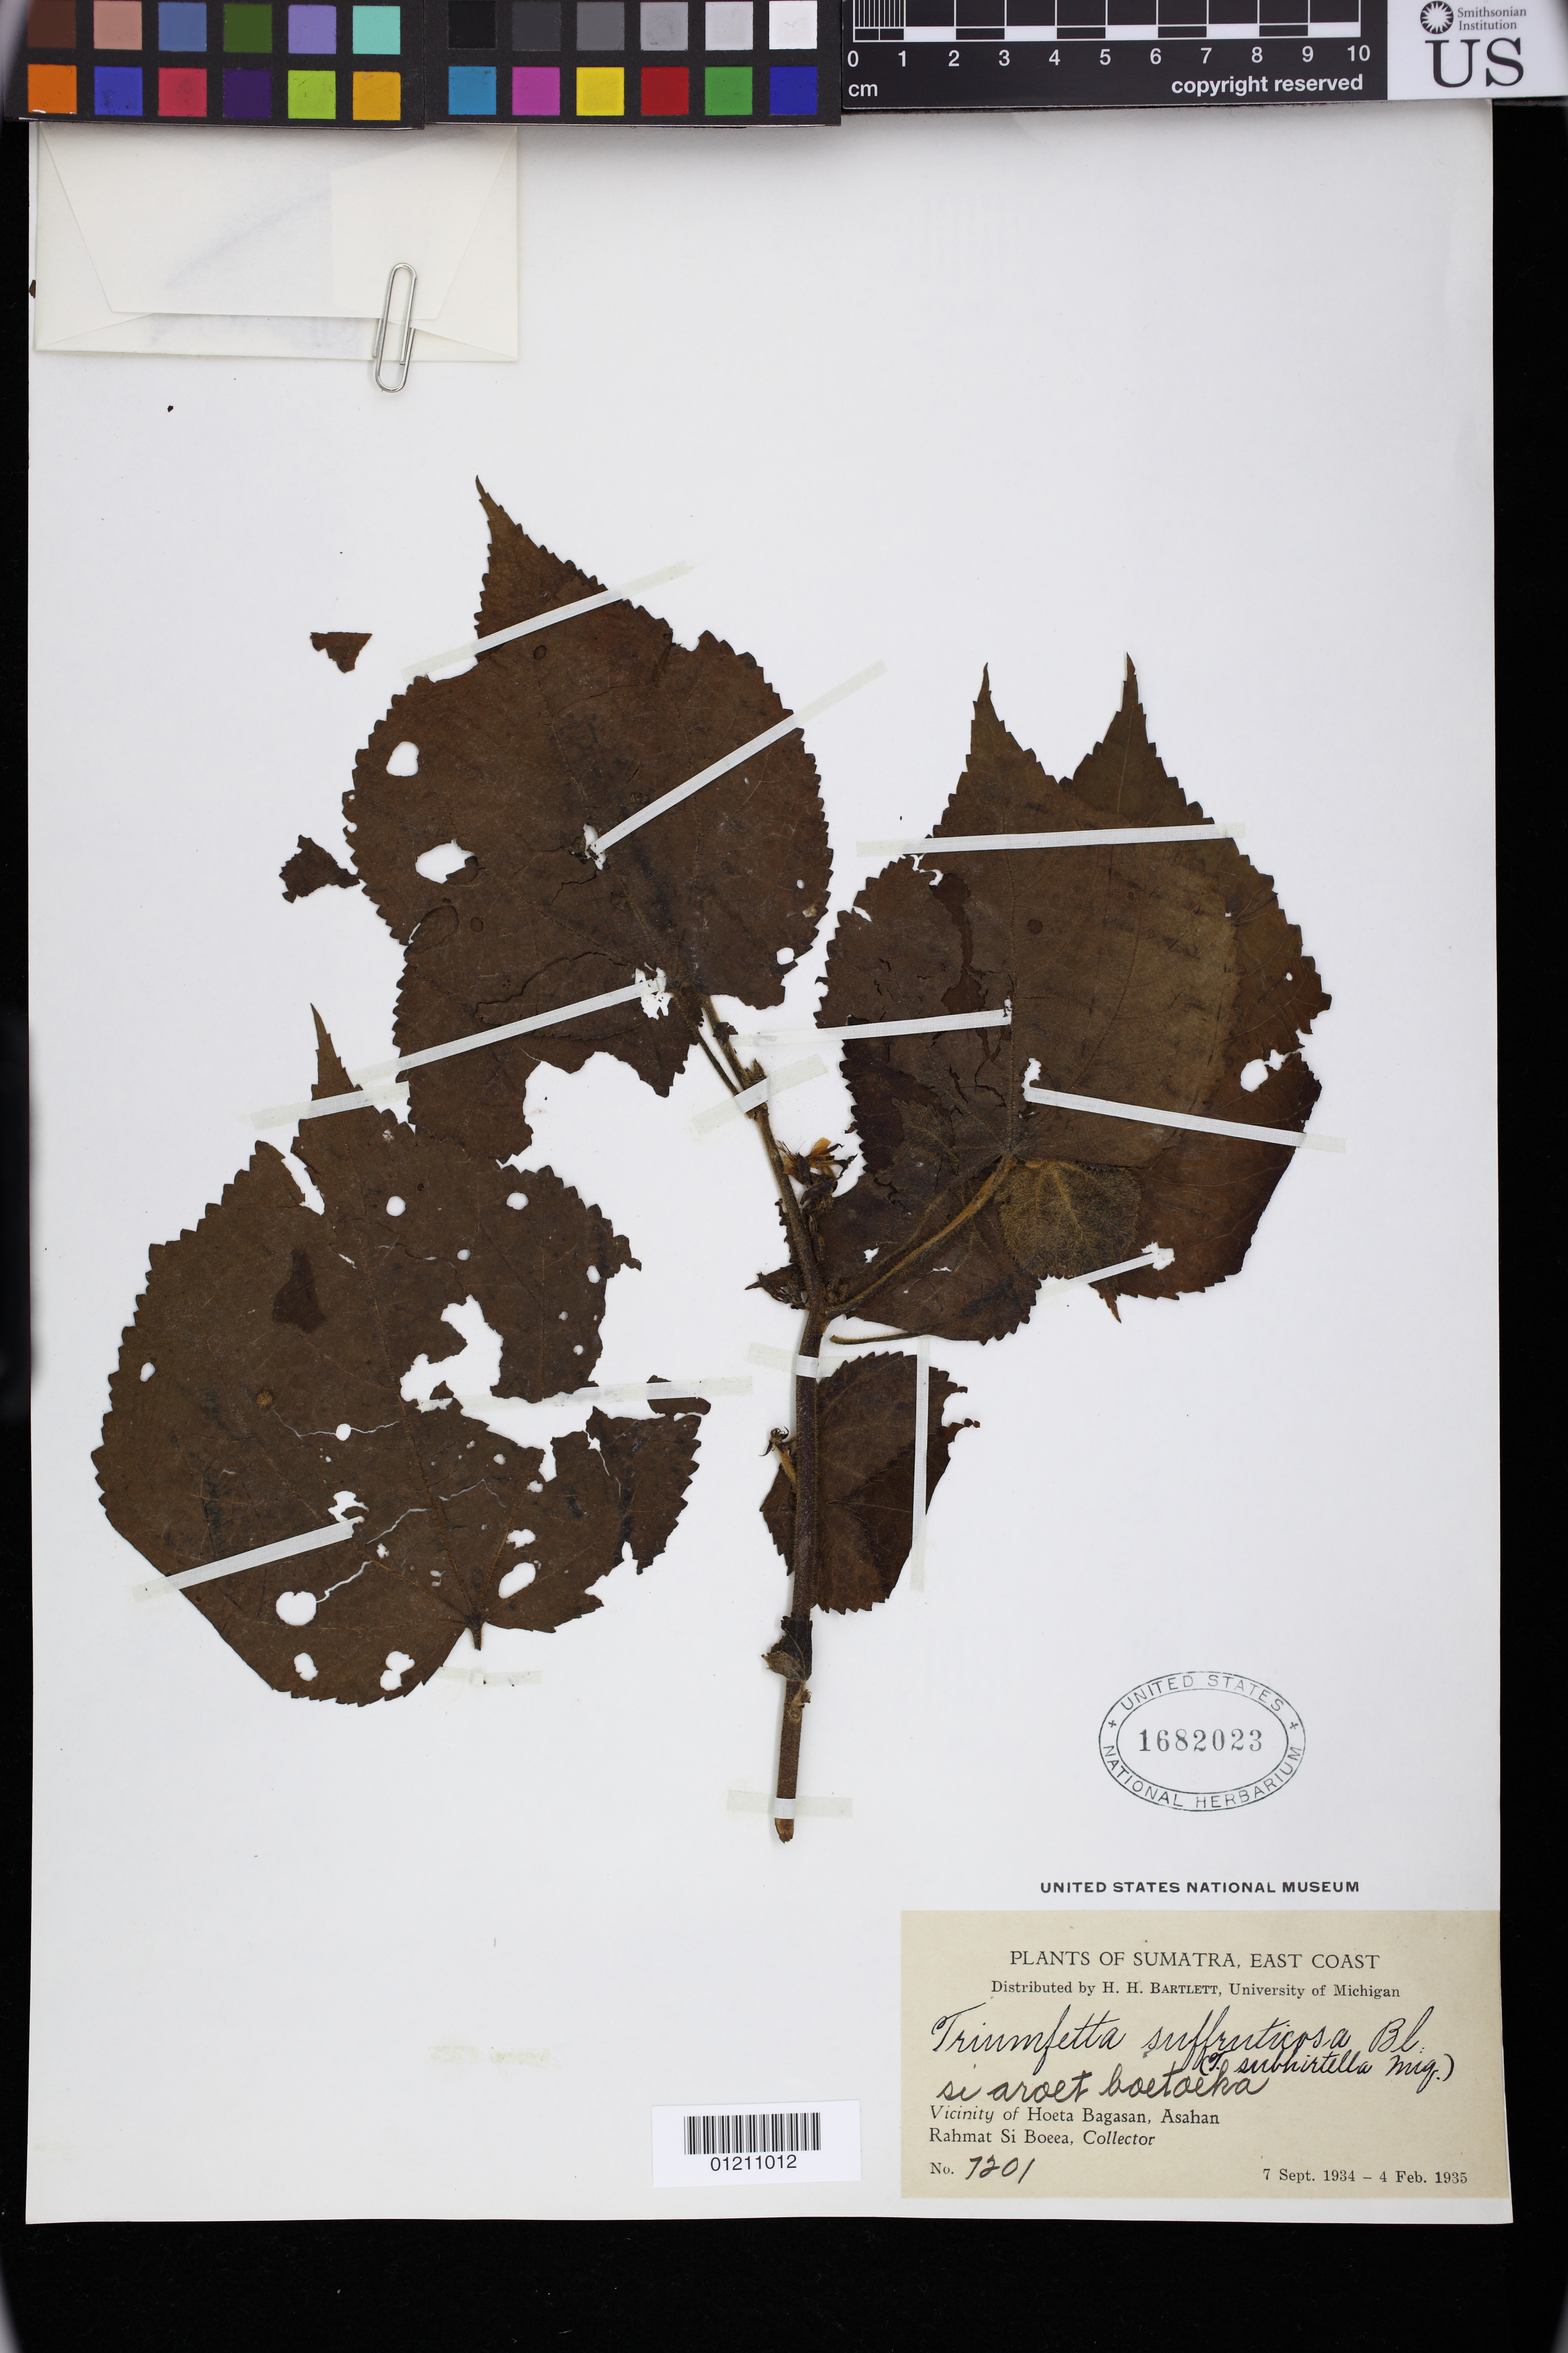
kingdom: Plantae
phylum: Tracheophyta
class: Magnoliopsida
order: Malvales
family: Malvaceae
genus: Triumfetta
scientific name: Triumfetta suffruticosa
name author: Blume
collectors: Rahmat Si Boeea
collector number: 7201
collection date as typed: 07 Sep 1934 to 04 Feb 1935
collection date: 1934-09-07/1935-02-04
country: Indonesia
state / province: Sumatra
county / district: Sumatera Utara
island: Sumatra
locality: Sumatra, East Coast: Vicinity of Hoeta Bagasan, Asahan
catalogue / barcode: US 1682023